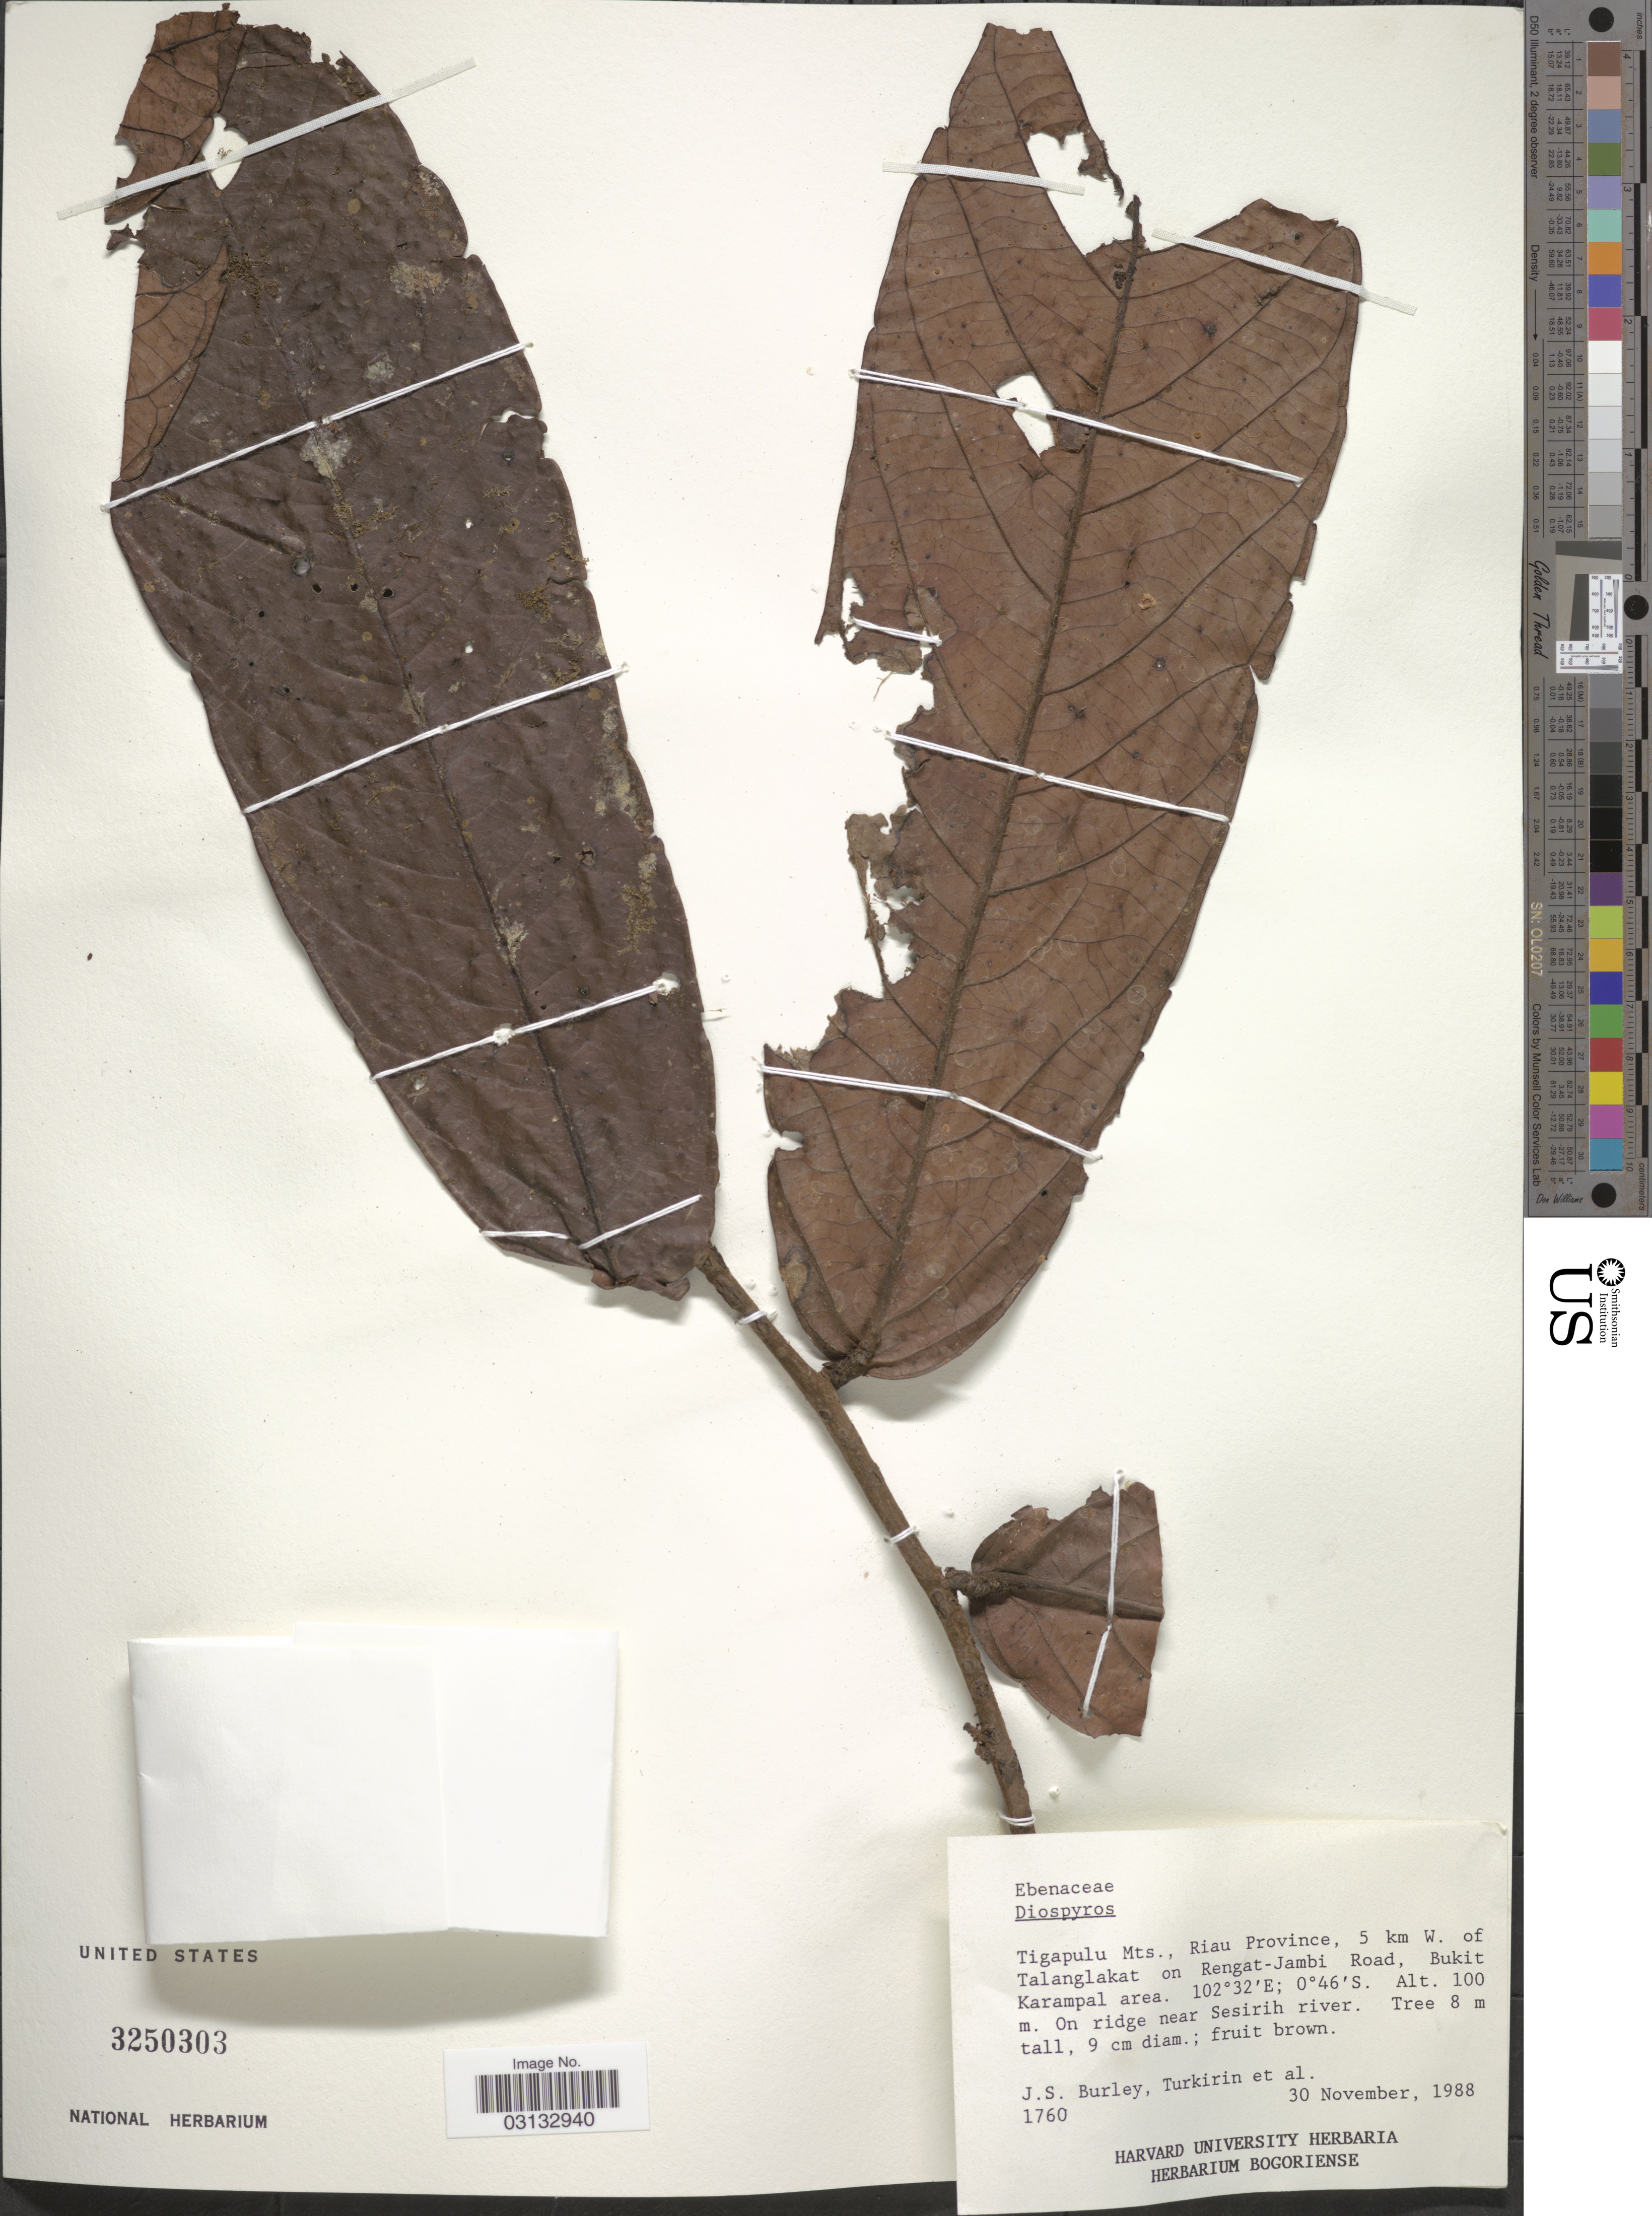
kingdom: Plantae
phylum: Tracheophyta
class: Magnoliopsida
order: Ericales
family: Ebenaceae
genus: Diospyros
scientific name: Diospyros sp.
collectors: J. S. Burley, -. Turkirin & et al.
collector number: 1760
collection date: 1988-11-30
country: Indonesia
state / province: Sumatra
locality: Tigapulu Mts., Riau Province, 5 km W. of Talanglakat on Rengat-Jambi Road, Bukit Karampal area. On ridge near Sesirih River.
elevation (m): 100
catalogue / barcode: US 3250303